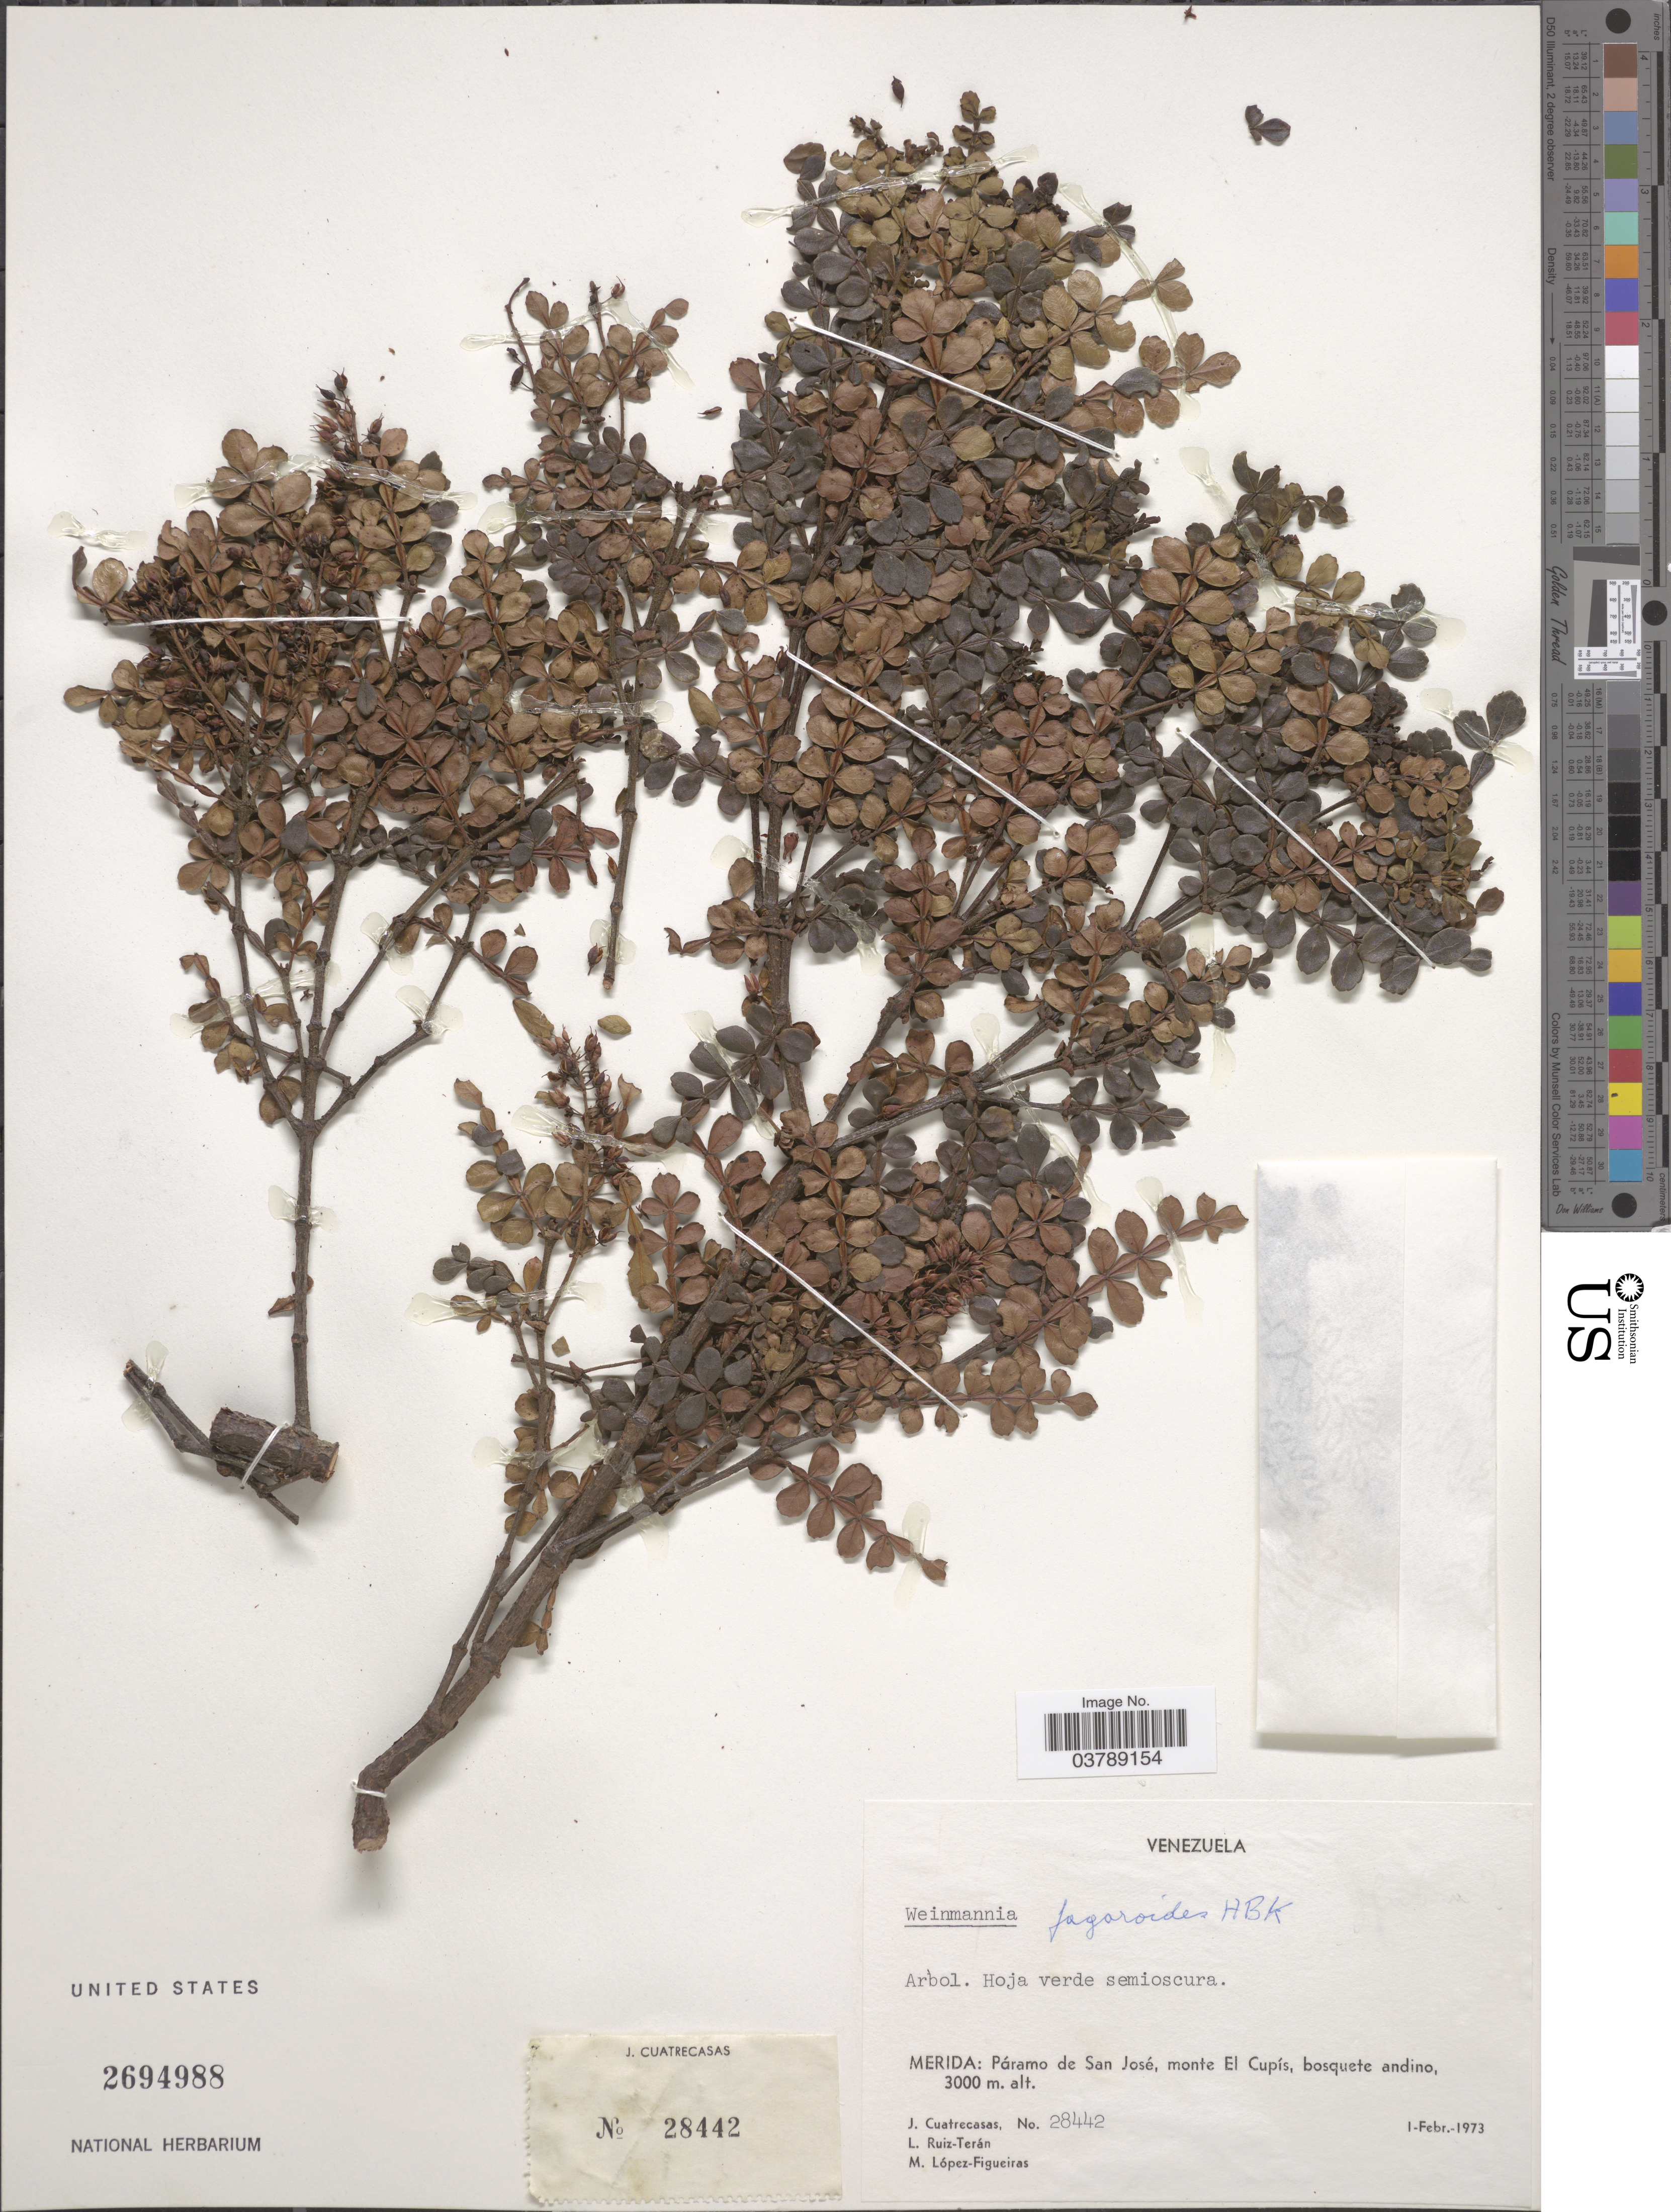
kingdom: Plantae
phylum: Tracheophyta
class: Magnoliopsida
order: Oxalidales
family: Cunoniaceae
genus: Weinmannia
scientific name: Weinmannia fagaroides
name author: Kunth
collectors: J. Cuatrecasas, L. E. Ruíz-Terán & M. Lopéz-F.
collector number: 28442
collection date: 1973-02-01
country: Venezuela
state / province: Merida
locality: Páramo de San José, monte El Cupis.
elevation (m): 3000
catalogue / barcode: US 2694988